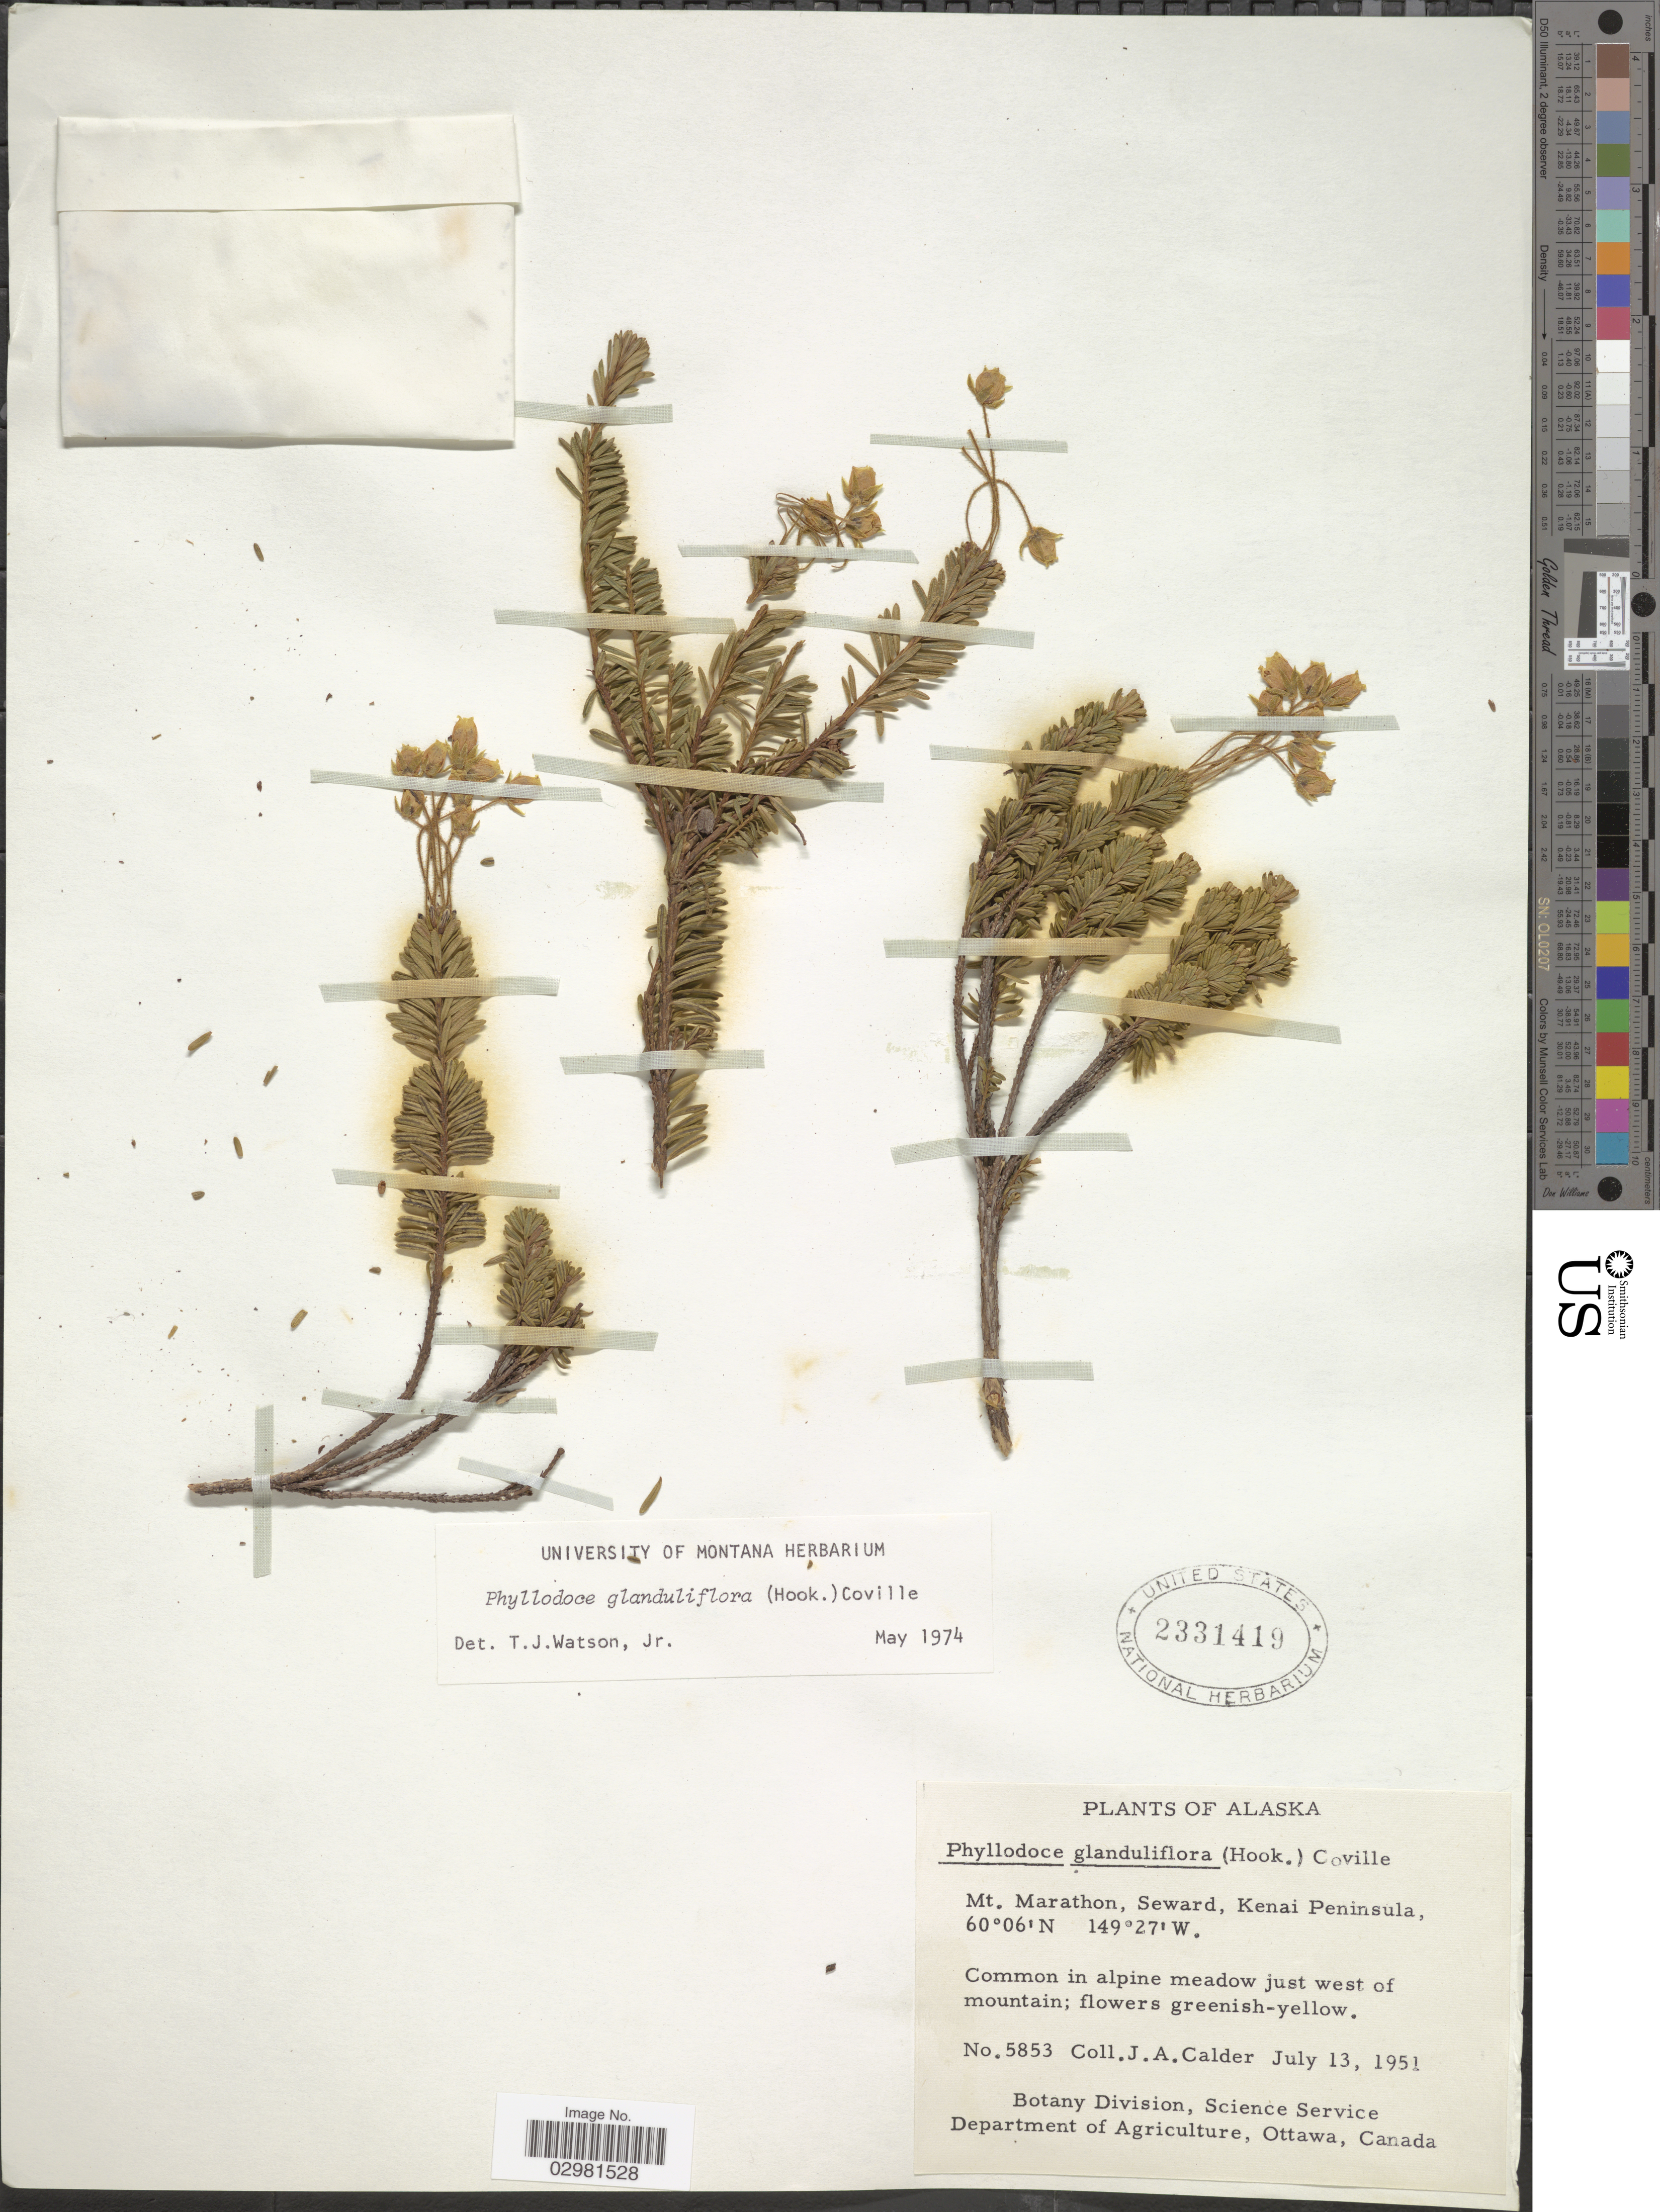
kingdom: Plantae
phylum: Tracheophyta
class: Magnoliopsida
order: Ericales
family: Ericaceae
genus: Phyllodoce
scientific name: Phyllodoce glanduliflora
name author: (Hook.) Coville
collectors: J. A. Calder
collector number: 5853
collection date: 1951-07-13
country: United States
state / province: Alaska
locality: Mt. Marathon, Seward, Kenai Peninsula.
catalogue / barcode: US 2331419